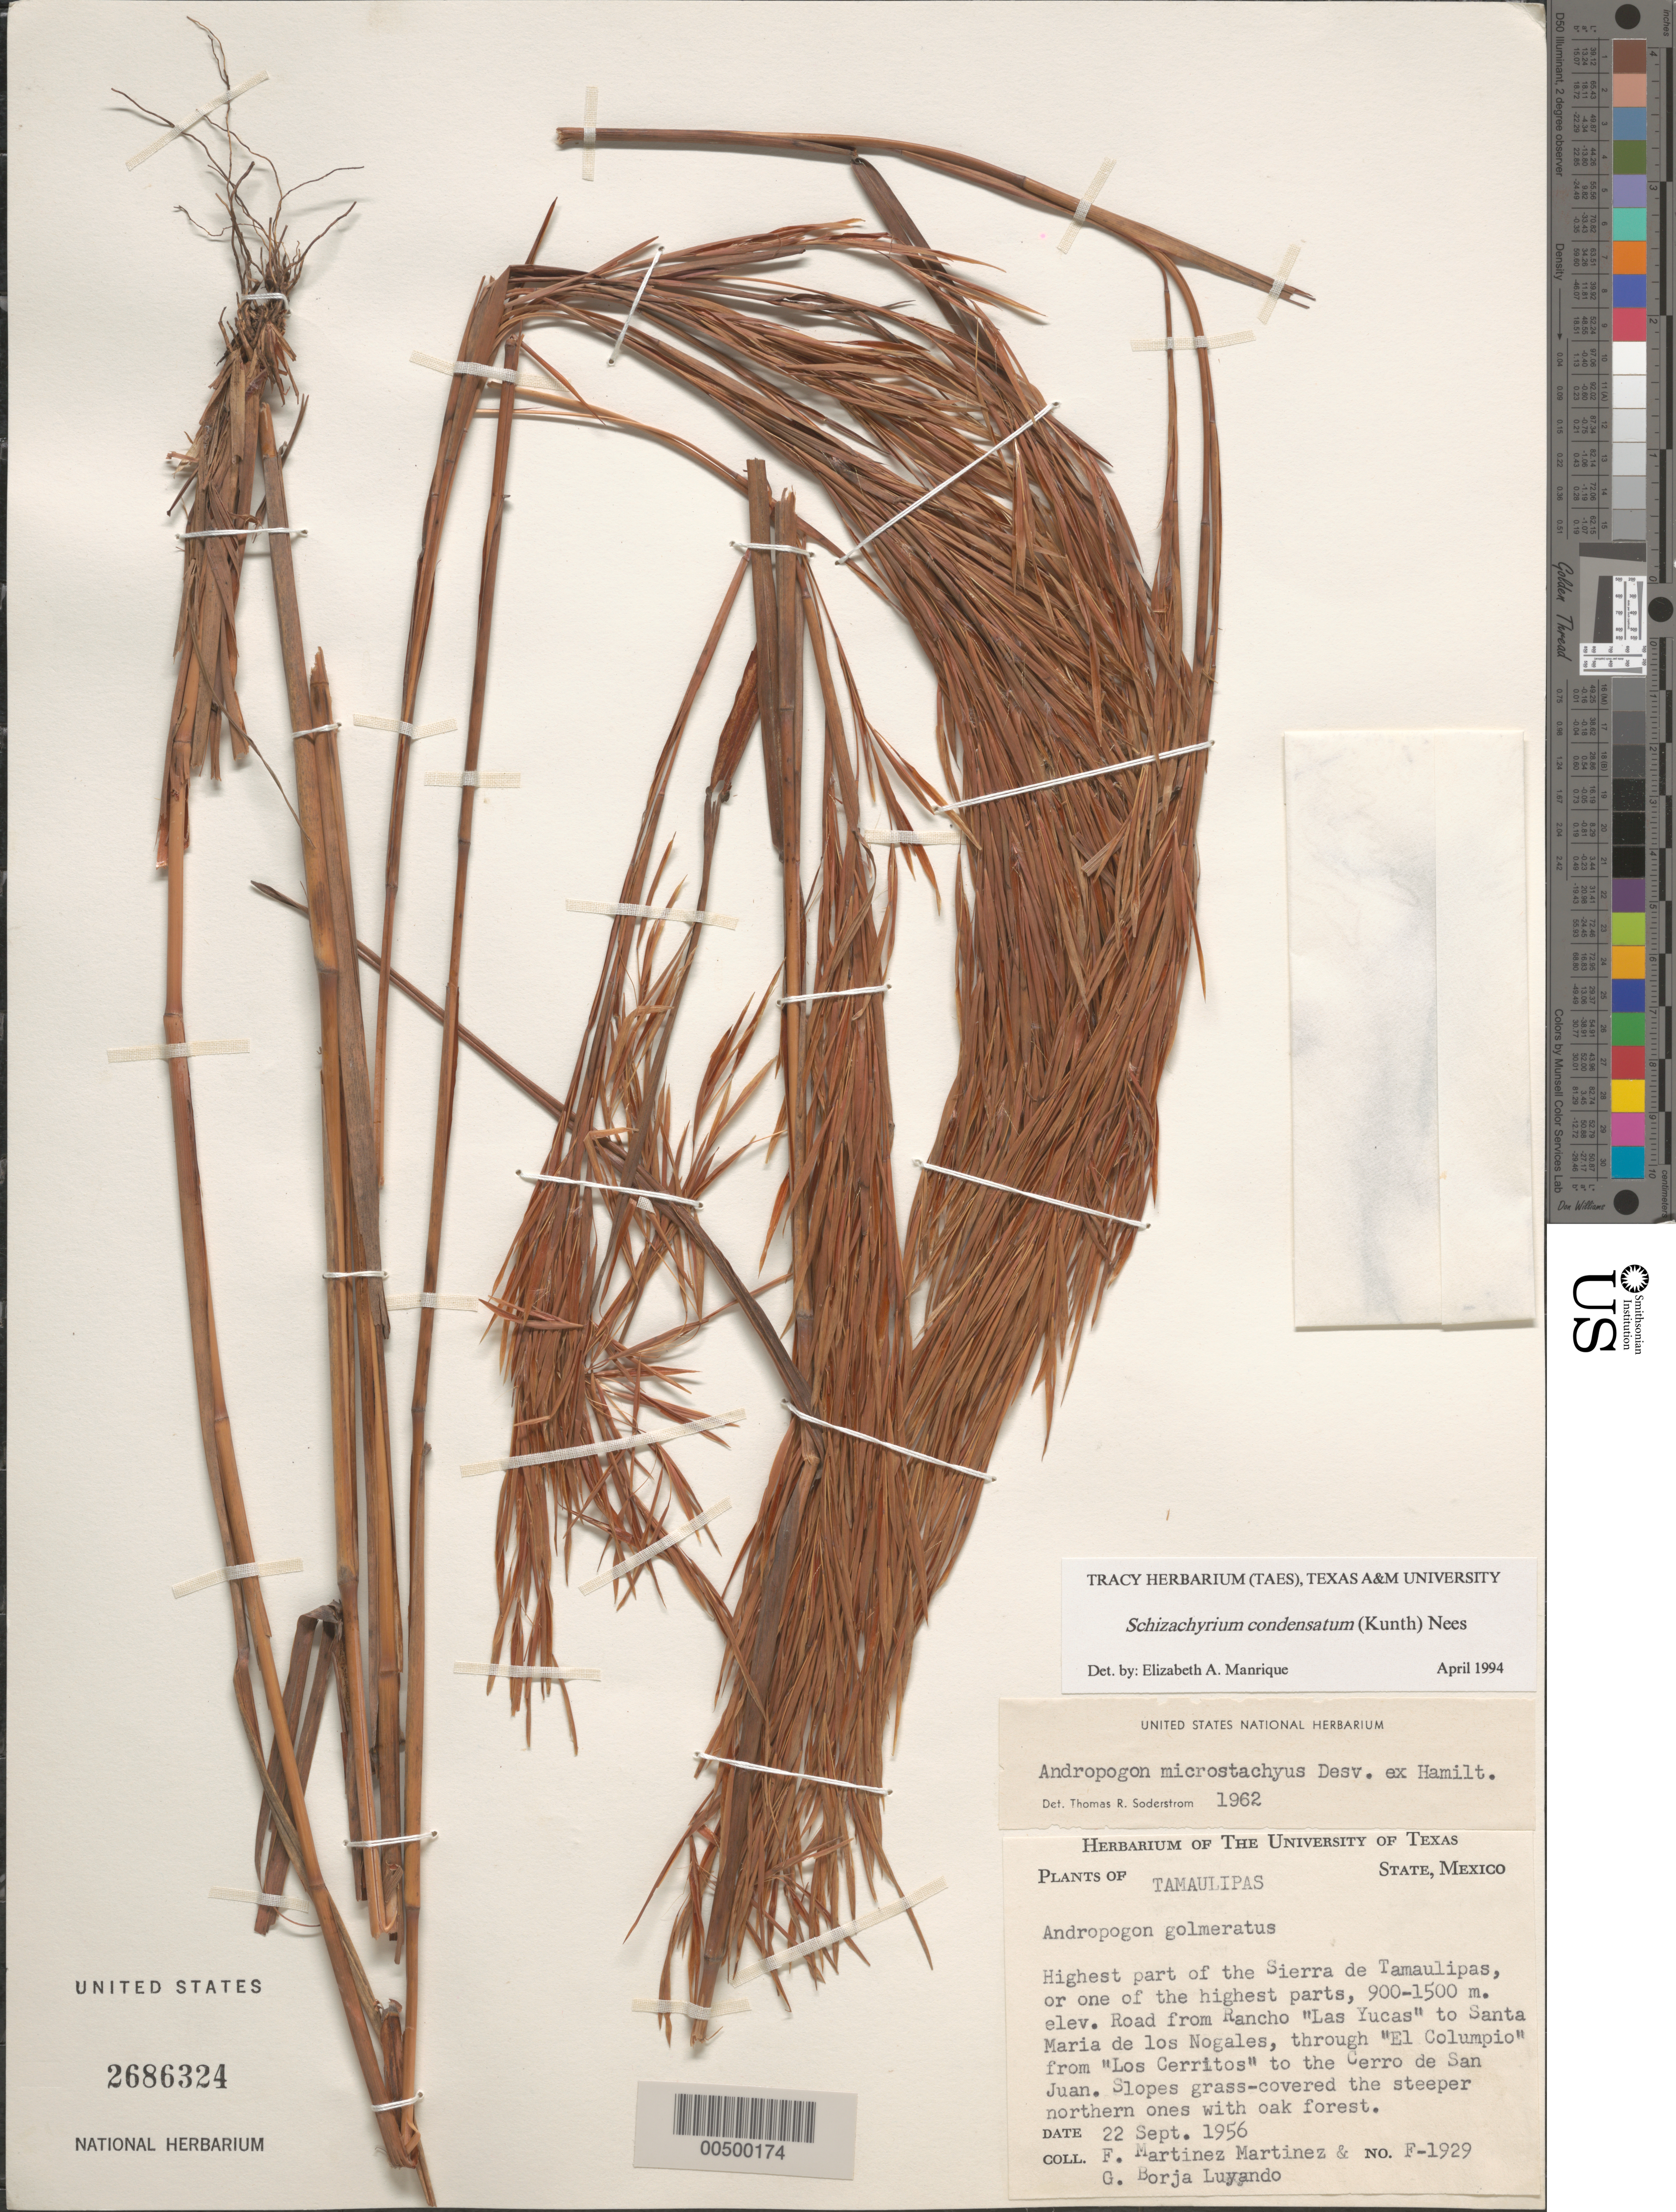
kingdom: Plantae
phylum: Tracheophyta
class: Liliopsida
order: Poales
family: Poaceae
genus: Schizachyrium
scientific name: Schizachyrium condensatum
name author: (Kunth) Nees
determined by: Manrique, E. A.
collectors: F. Martinez-M. & G. Borja-Luyando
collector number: F-1929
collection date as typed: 22 Sep 1956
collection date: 1956-09-22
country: Mexico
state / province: Tamaulipas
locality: Highest part of the Sierra de Tamaulipas, rd from Rancho Las Yucas to Santa Maria de los Nogales, to the Cerro de San Juan,...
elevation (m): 900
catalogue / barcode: US 2686324